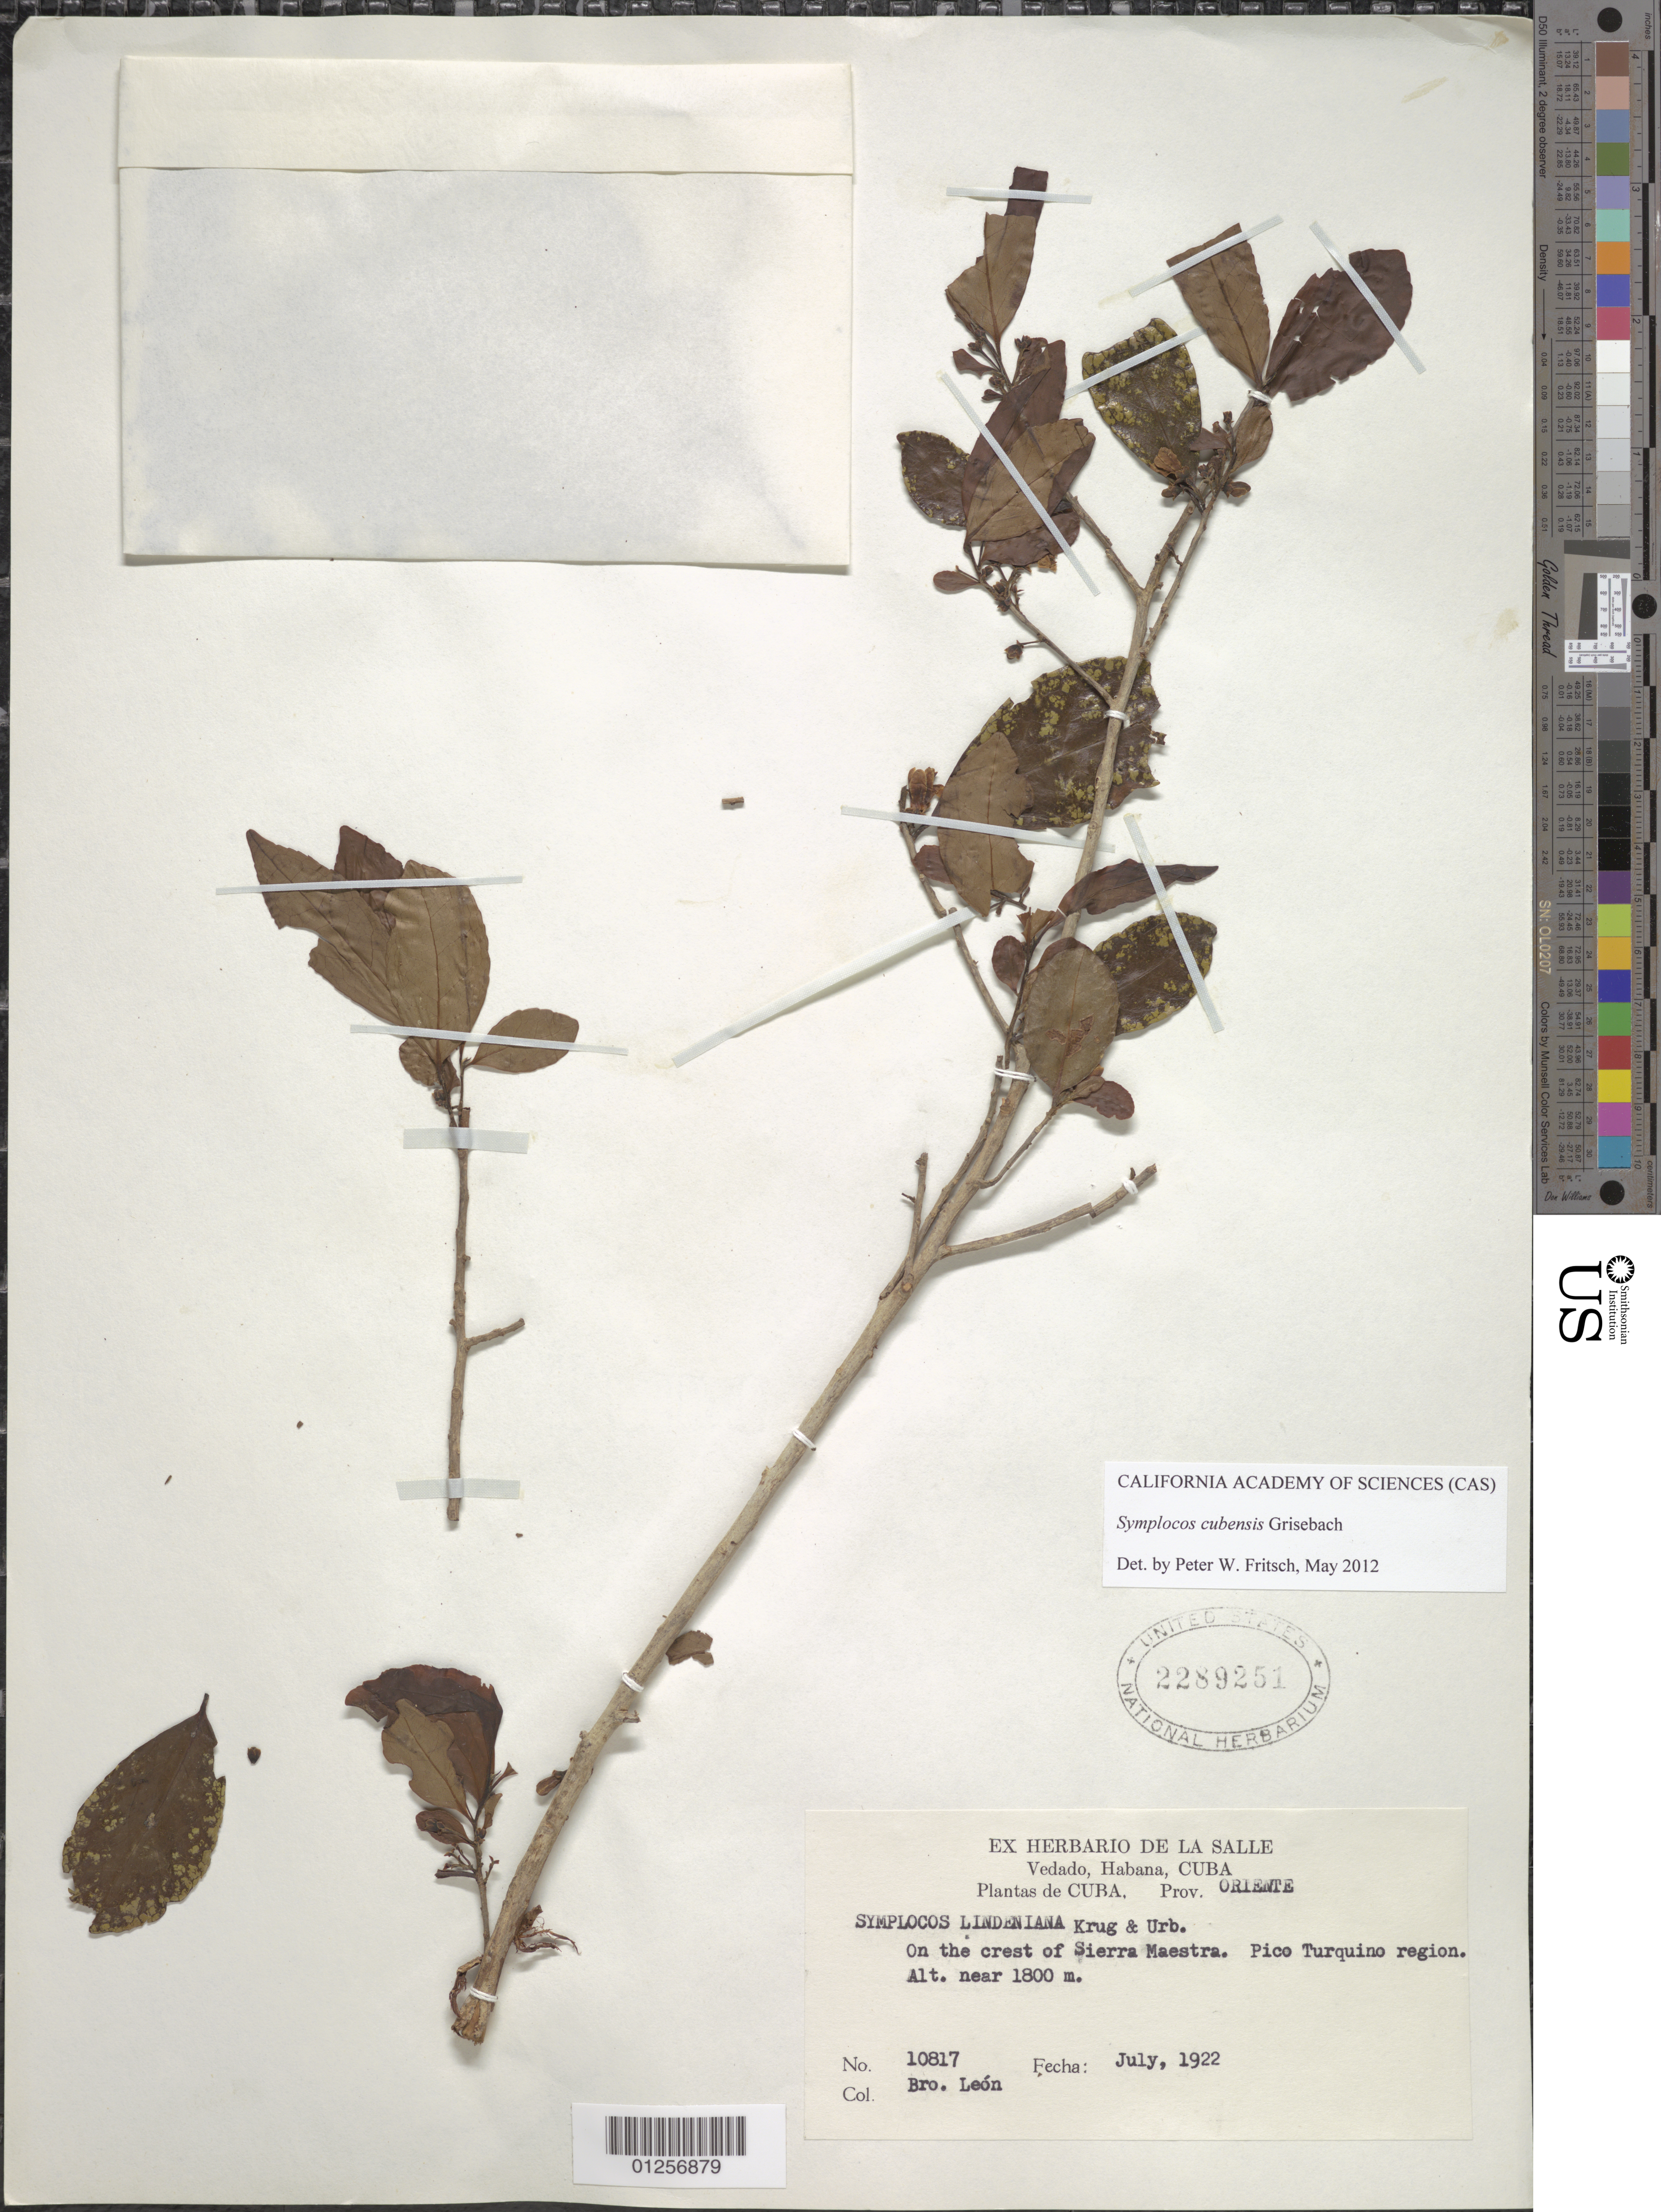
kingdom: Plantae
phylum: Tracheophyta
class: Magnoliopsida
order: Ericales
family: Symplocaceae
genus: Symplocos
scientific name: Symplocos cubensis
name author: Griseb.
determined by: Fritsch, Peter W.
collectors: Bro. León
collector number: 10817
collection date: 1922-07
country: Cuba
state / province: Santiago de Cuba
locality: Sierra Maestra crest. Pico Turquino region.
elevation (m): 1800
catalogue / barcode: US 2289251